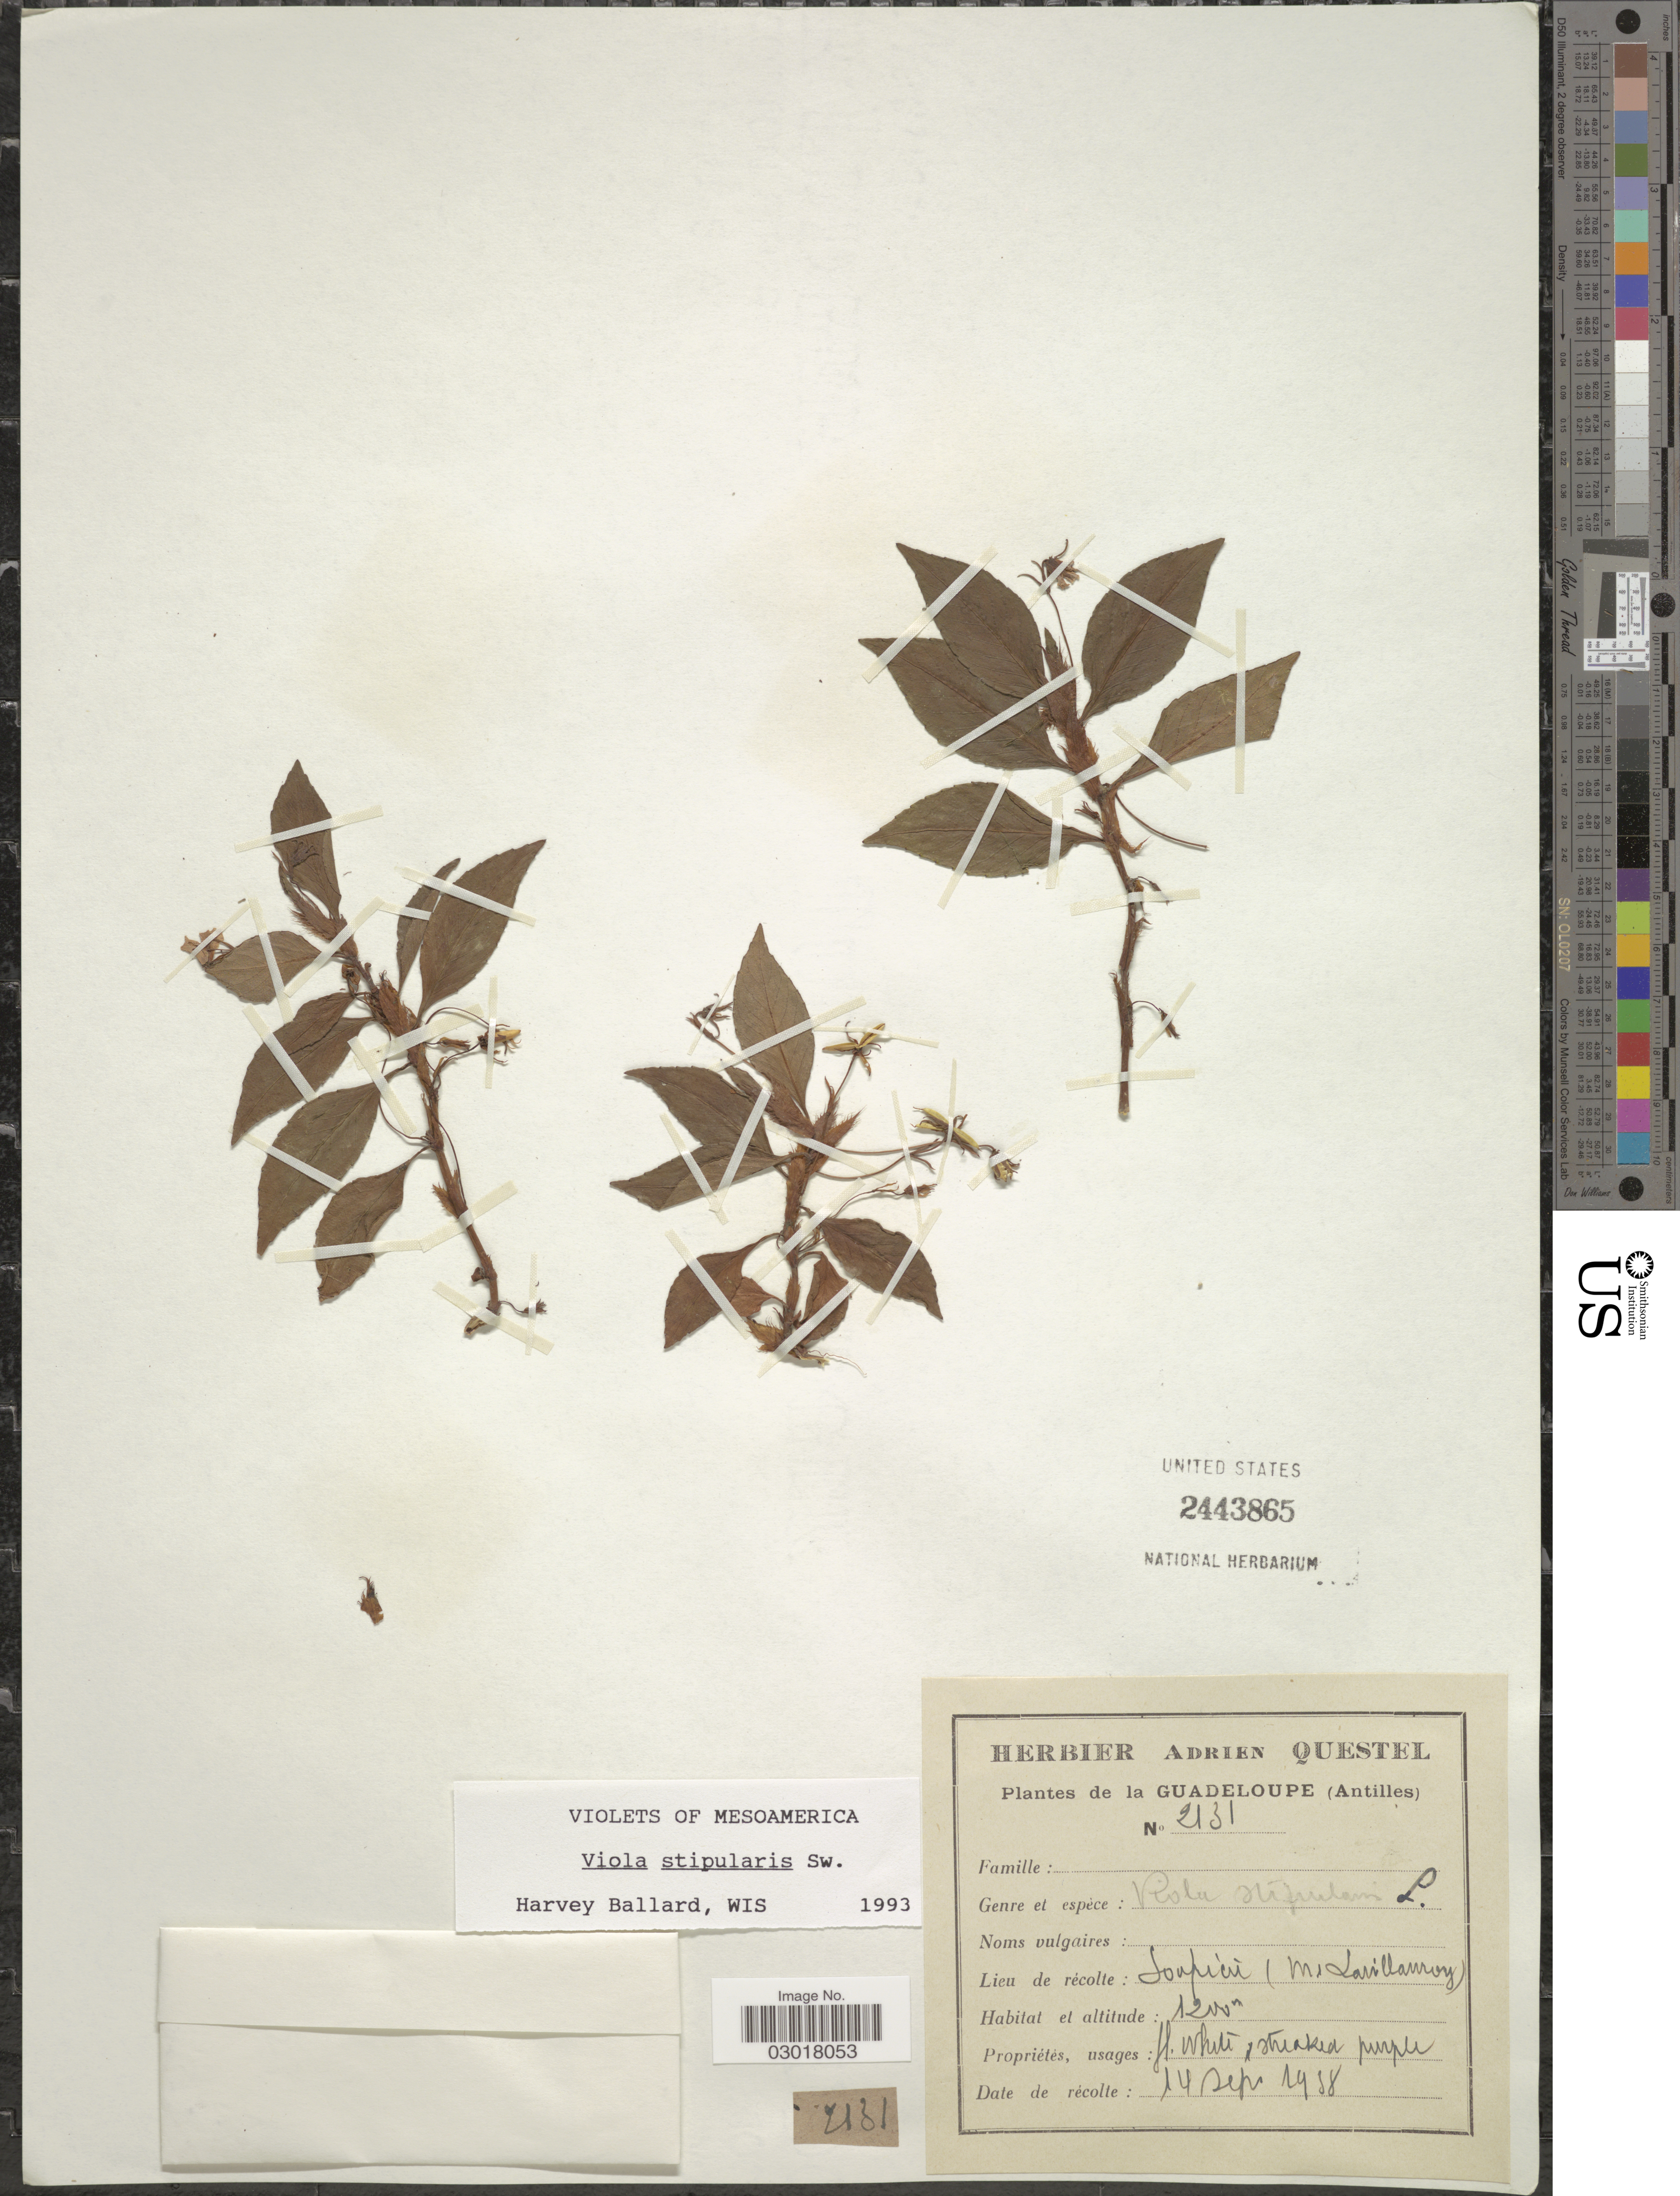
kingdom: Plantae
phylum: Tracheophyta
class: Magnoliopsida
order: Malpighiales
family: Violaceae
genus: Viola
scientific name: Viola stipularis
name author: Sw.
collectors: ex herb. A. Questal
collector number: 2131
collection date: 1938-09-14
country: Guadeloupe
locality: Soufriére (Mc Larillamoy).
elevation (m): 1200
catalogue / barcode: US 2443865